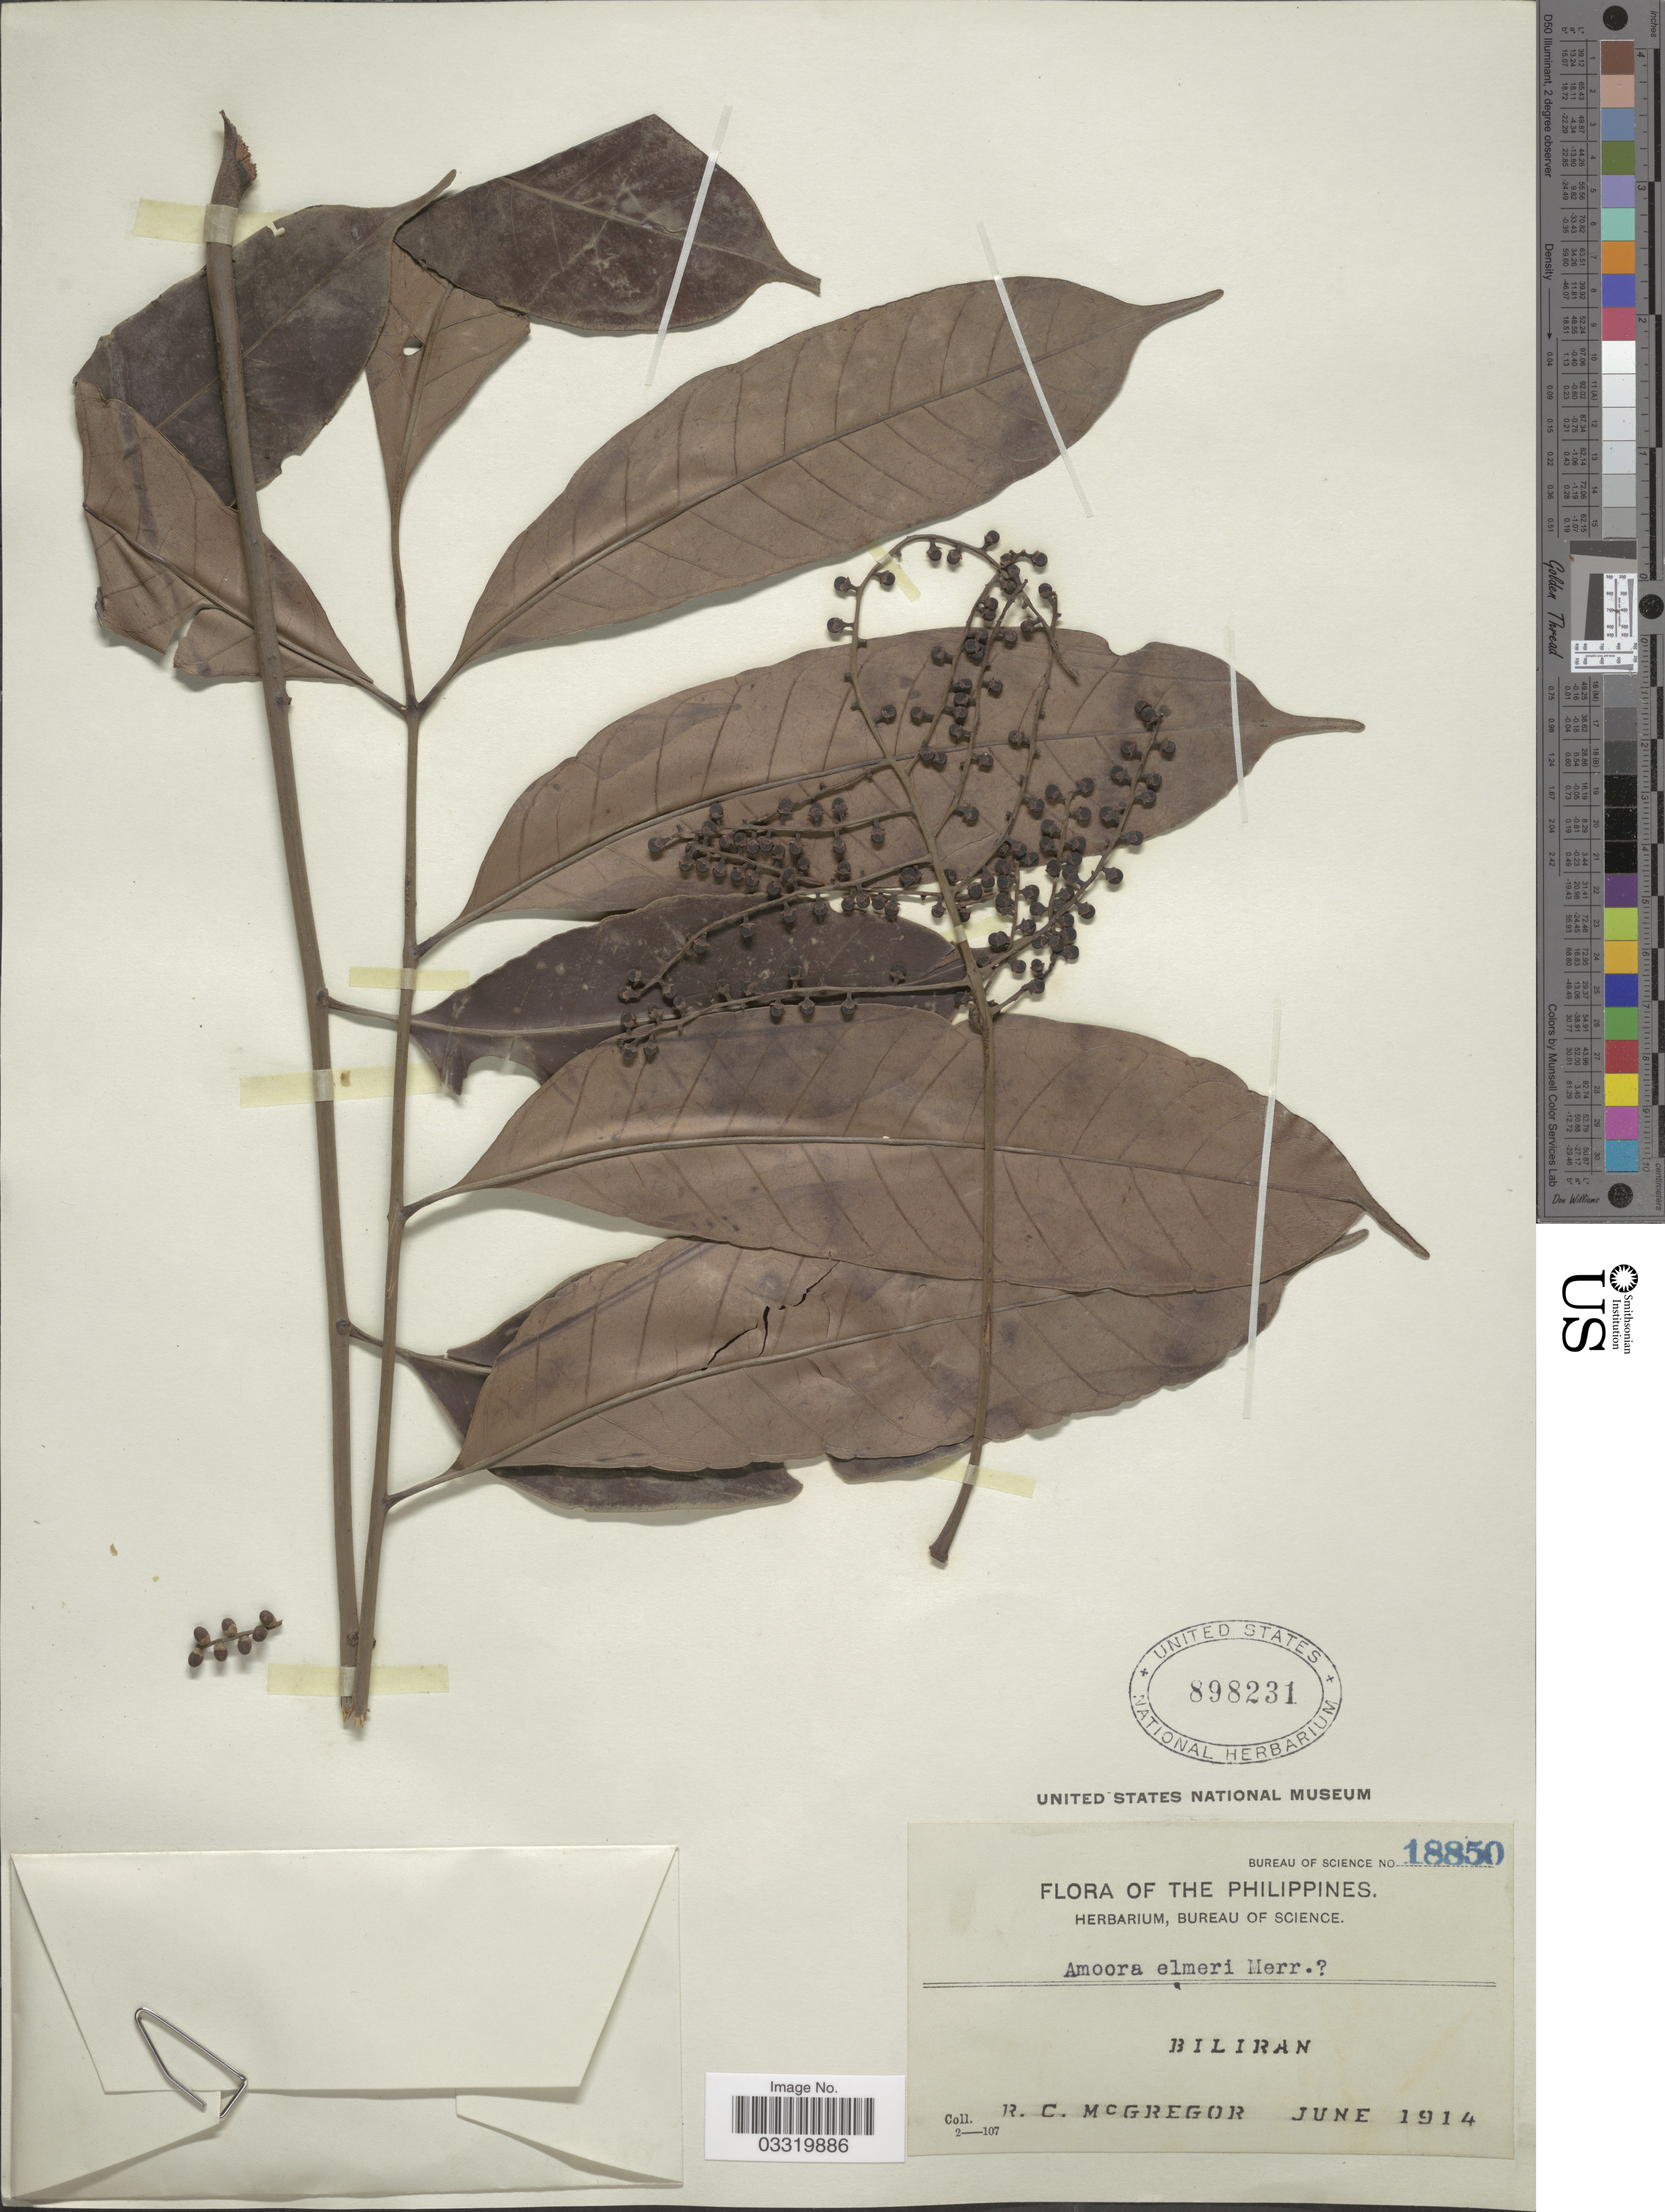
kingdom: Plantae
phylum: Tracheophyta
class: Magnoliopsida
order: Sapindales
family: Meliaceae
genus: Aphanamixis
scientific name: Aphanamixis polystachya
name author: (Wall.) R. Parker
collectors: R. C. McGregor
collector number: Bureau of Science 18850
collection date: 1914-06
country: Philippines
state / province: Eastern Visayas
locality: Biliran.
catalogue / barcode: US 898231